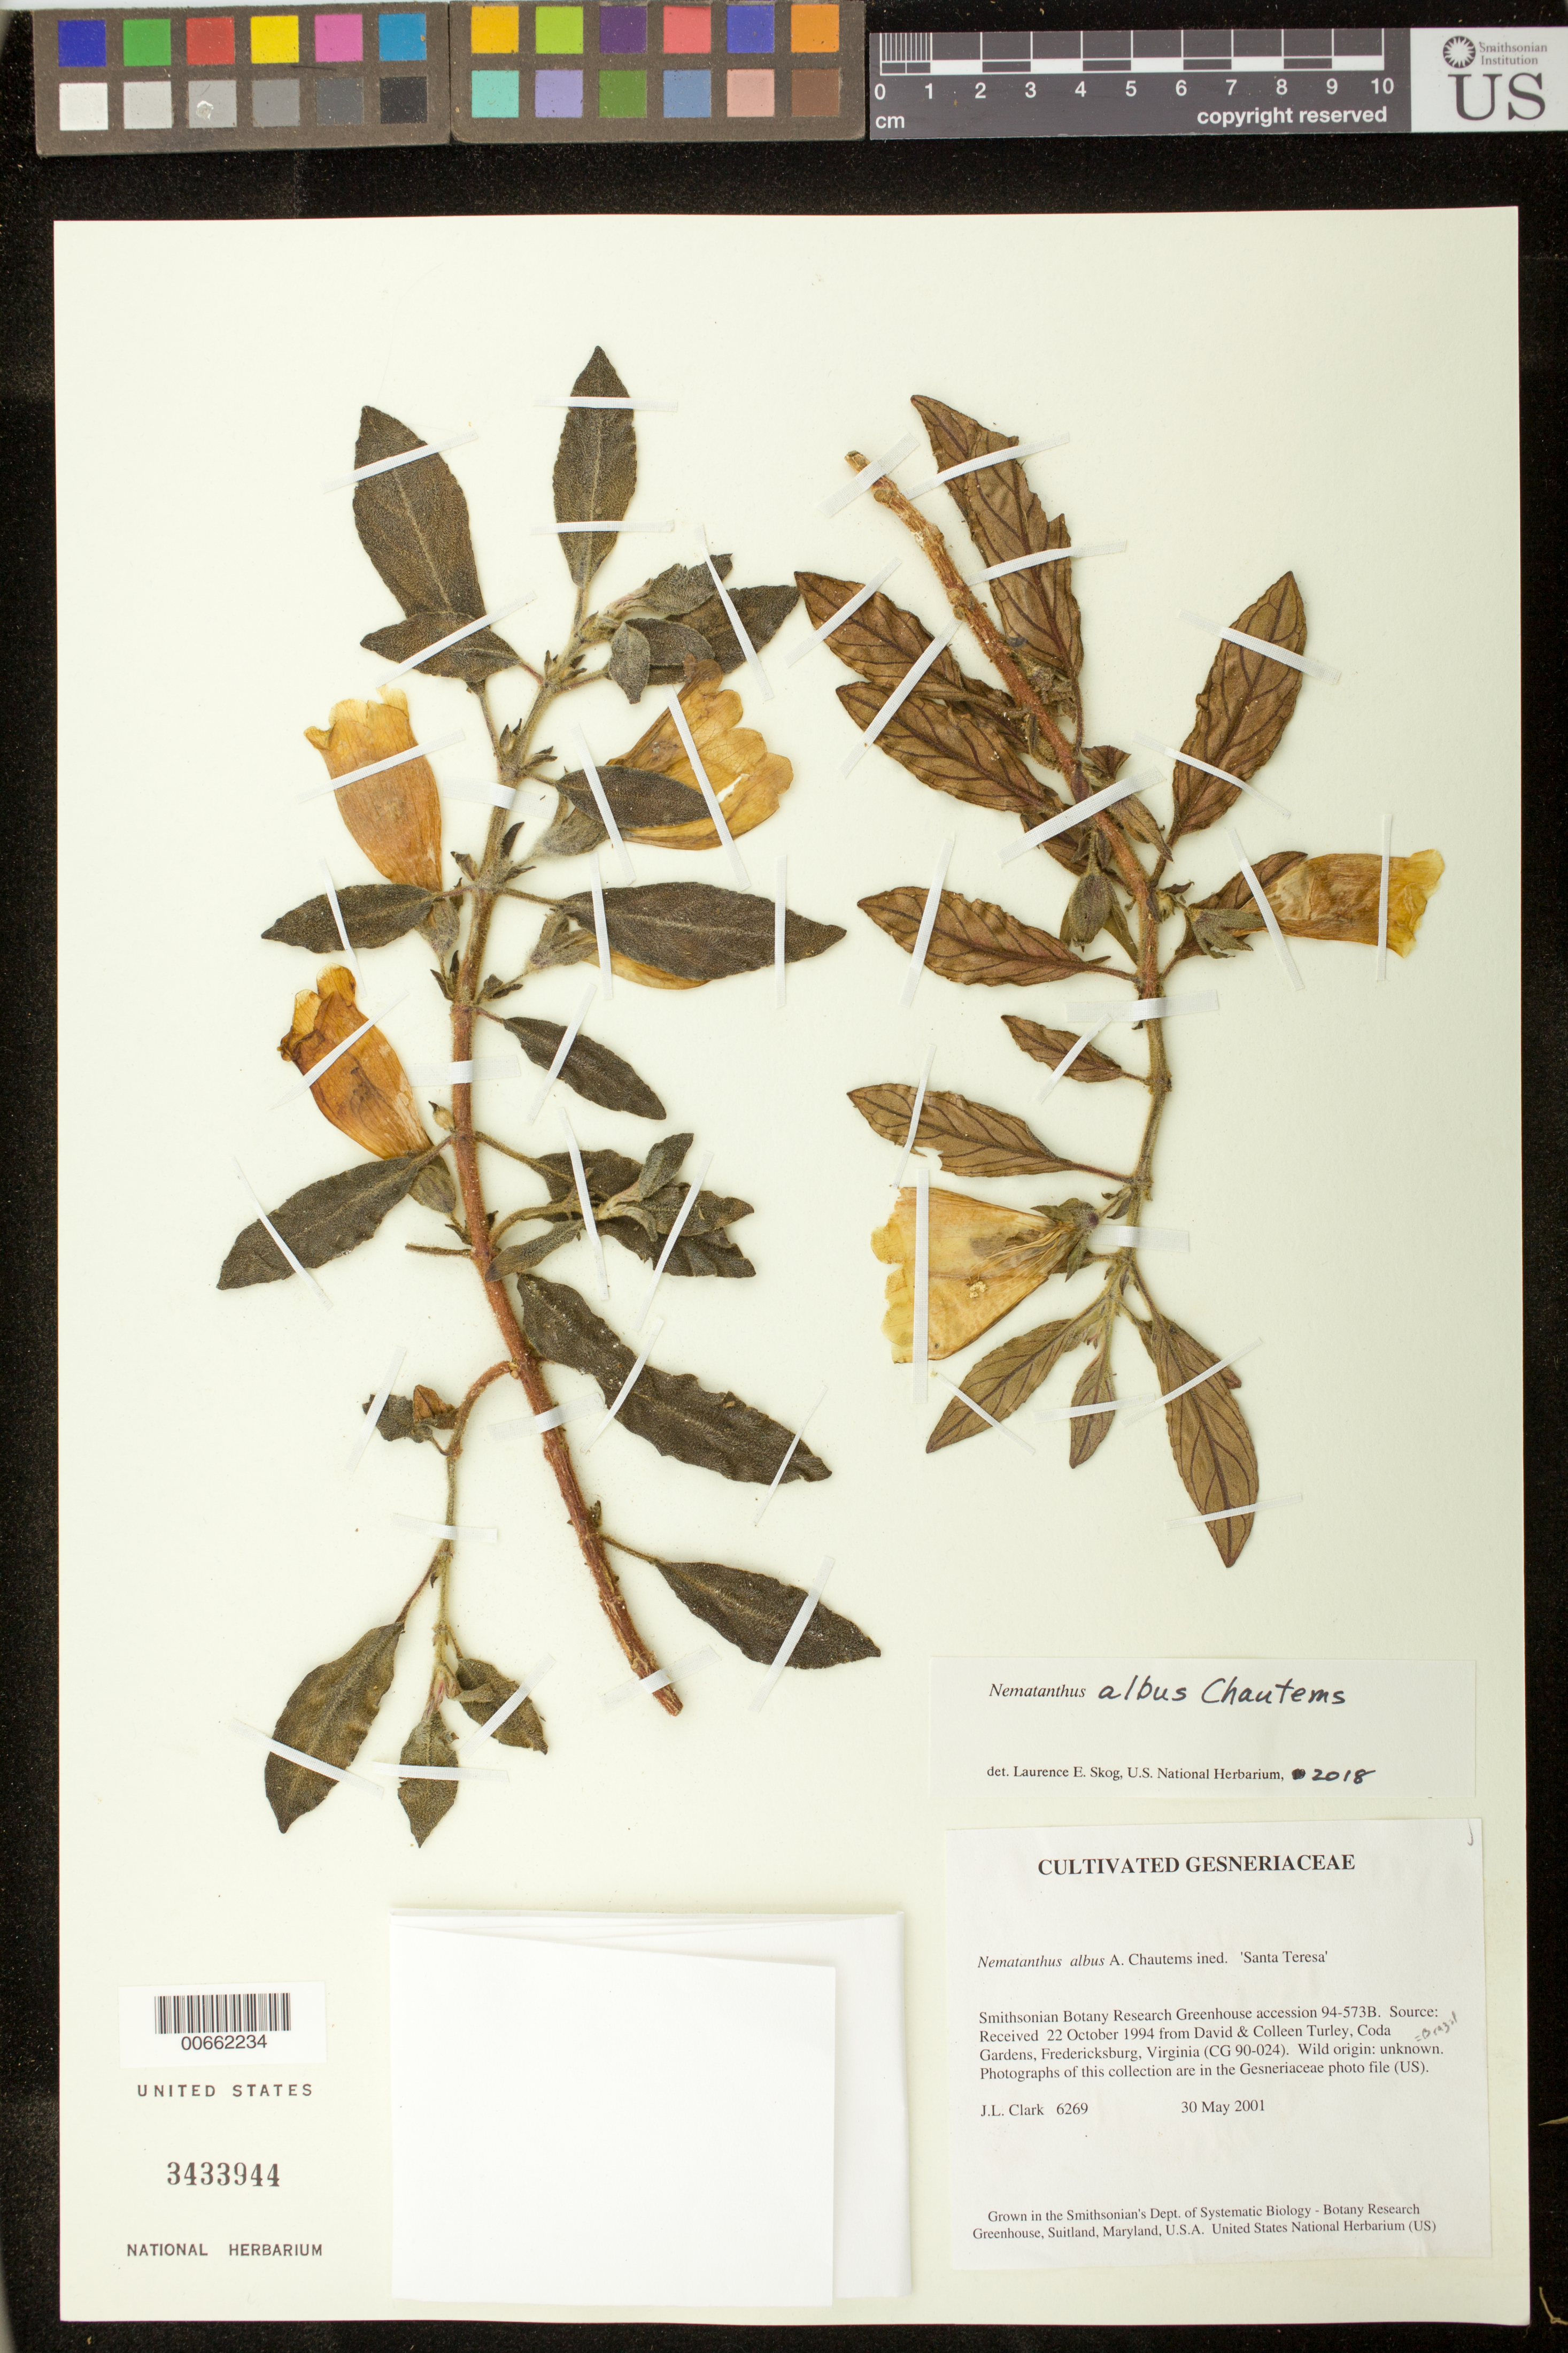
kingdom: Plantae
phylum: Tracheophyta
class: Magnoliopsida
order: Lamiales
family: Gesneriaceae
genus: Nematanthus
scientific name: Nematanthus albus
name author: Chautems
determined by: Skog, Laurence E.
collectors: J. L. Clark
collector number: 6269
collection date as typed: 30 May 2001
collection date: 2001-05-30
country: United States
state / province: Maryland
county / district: Prince George's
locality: Smithsonian Botany Research Greenhouse accession 94-573B. Source: Received 22 October 1994 from David & Colleen Turley, Coda Gardens, Fredericksburg, Virginia (CG 90-024). Wild origin: unknown.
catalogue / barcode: US 3433944